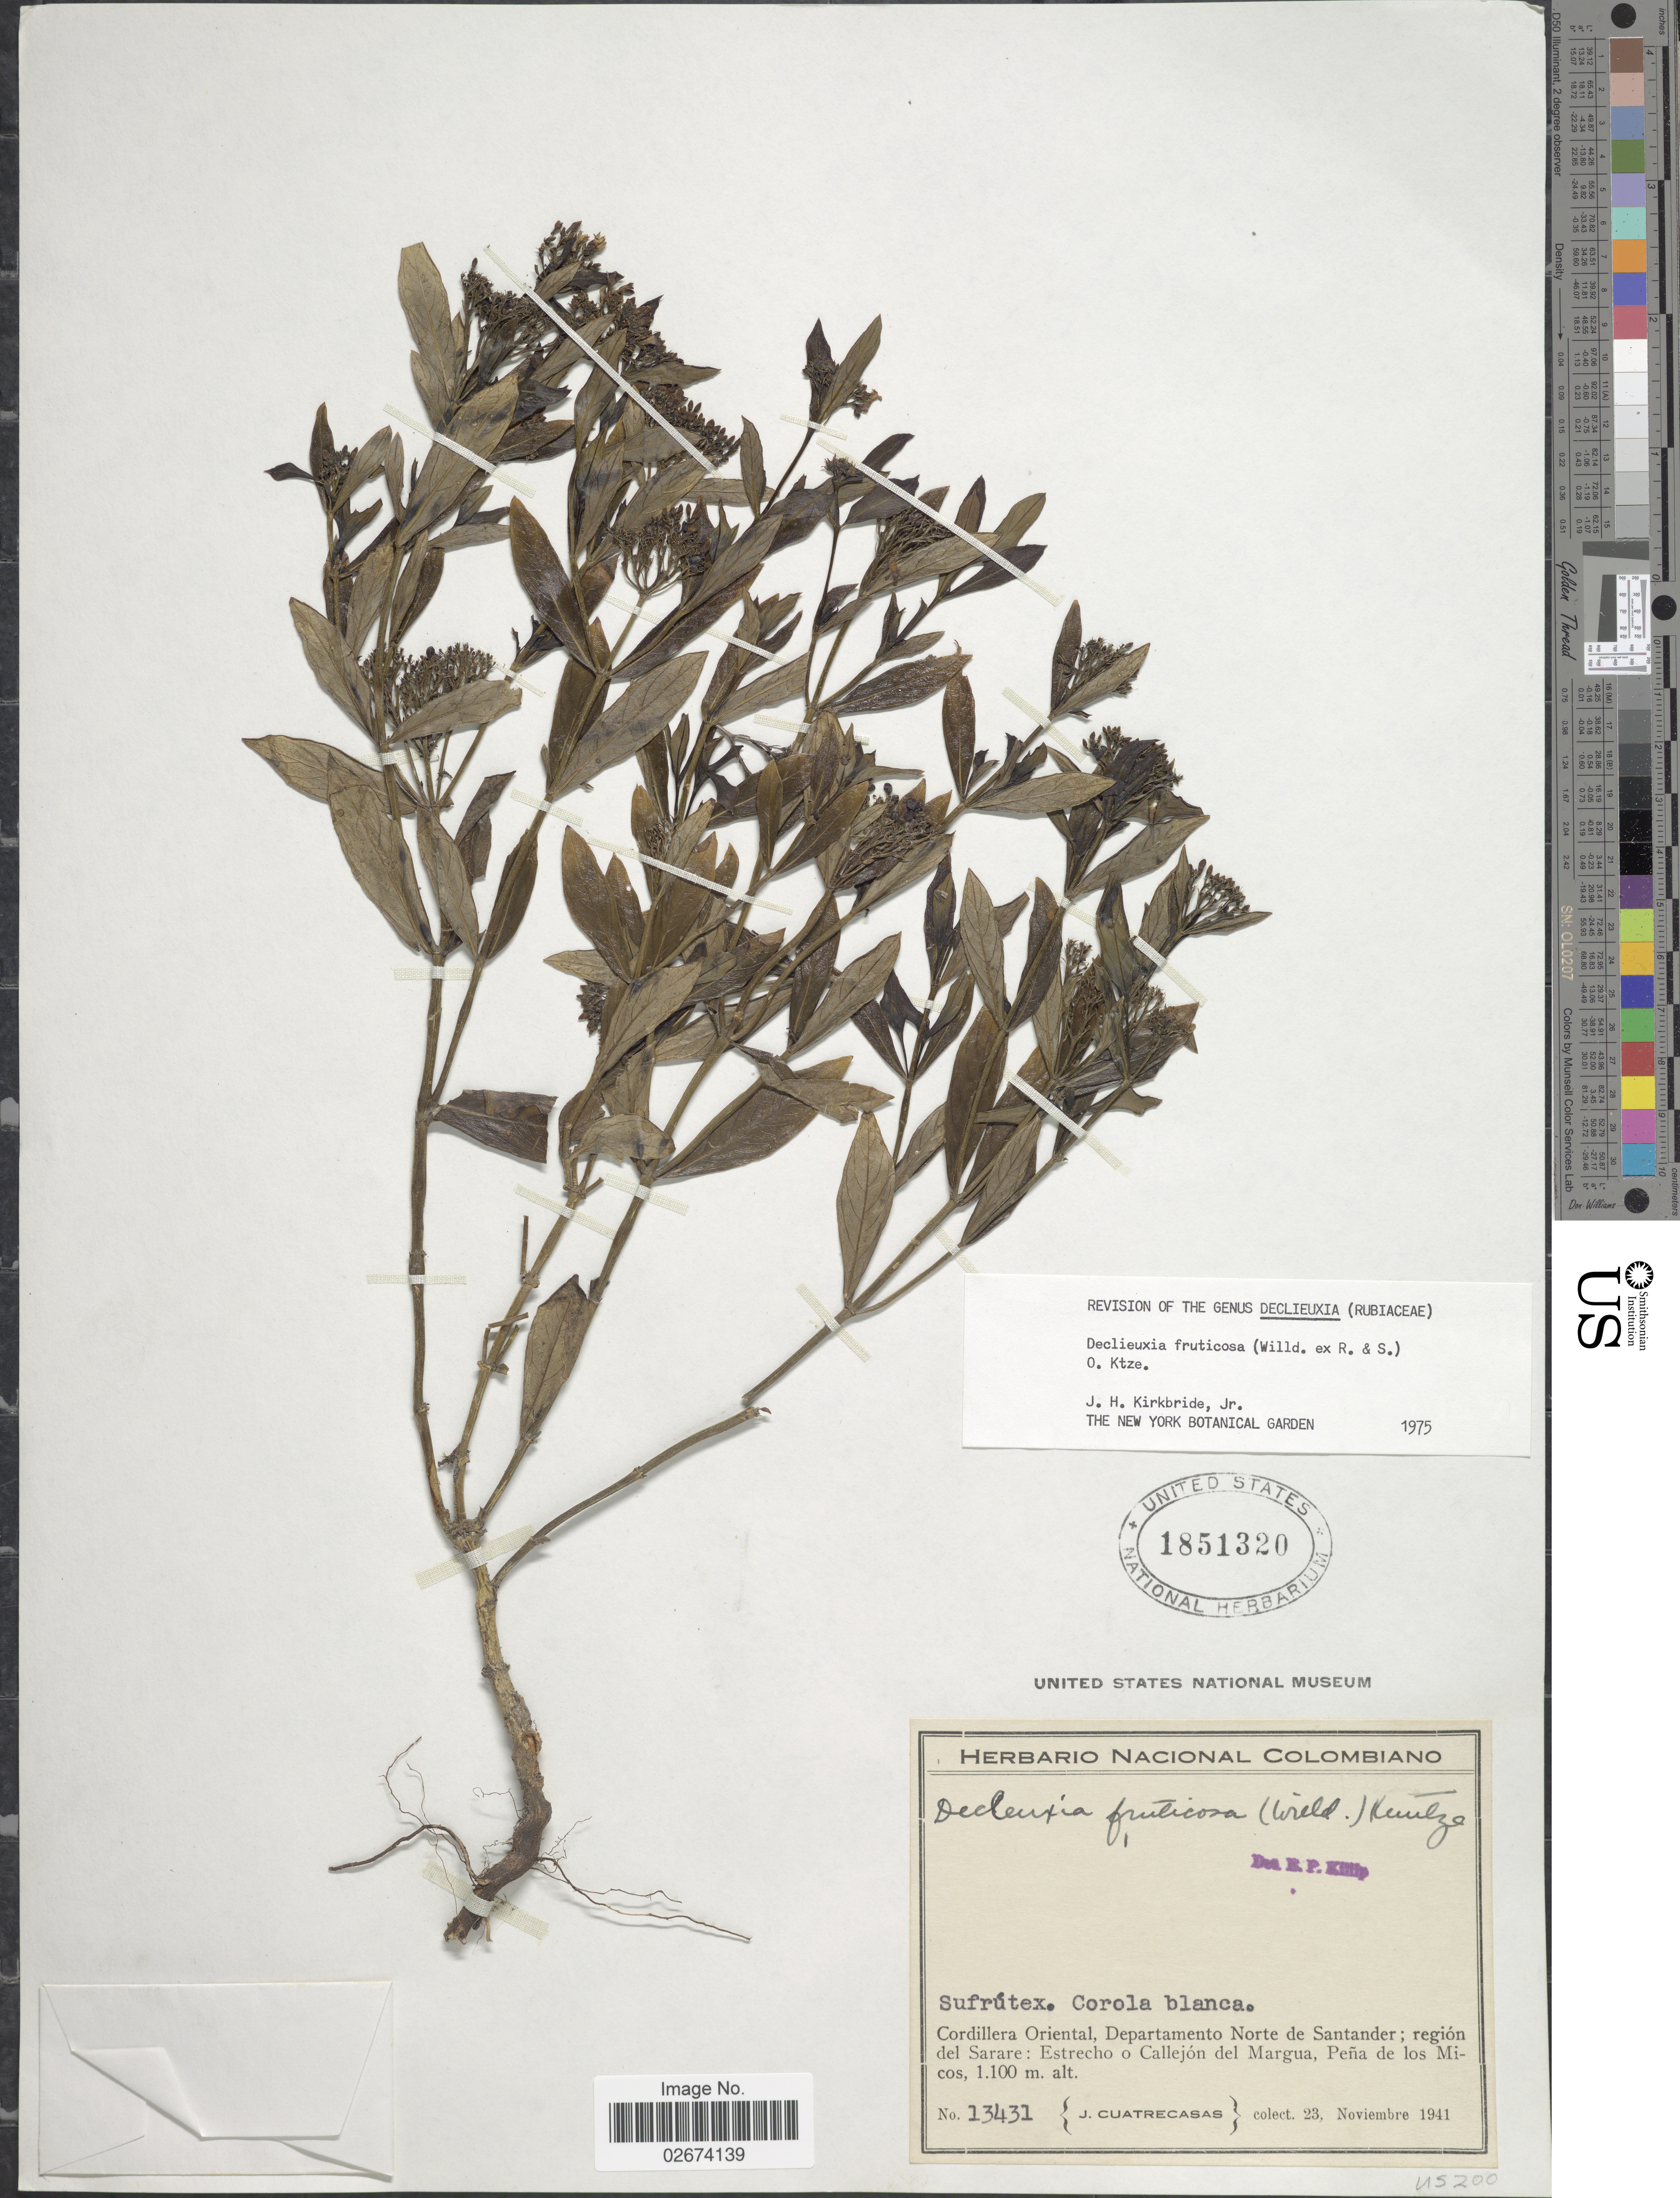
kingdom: Plantae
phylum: Tracheophyta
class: Magnoliopsida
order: Gentianales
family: Rubiaceae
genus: Declieuxia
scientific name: Declieuxia fruticosa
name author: (Willd. ex Roem. & Schult.) Kuntze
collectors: J. Cuatrecasas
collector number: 13431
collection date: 1941-11-23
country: Colombia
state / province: Norte de Santander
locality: Cordillera Oriental, Departamento Norte de Santander; región del Sarare: Estrecho o Callejón del Margau, Peña de los Micos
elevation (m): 1100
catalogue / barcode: US 1851320